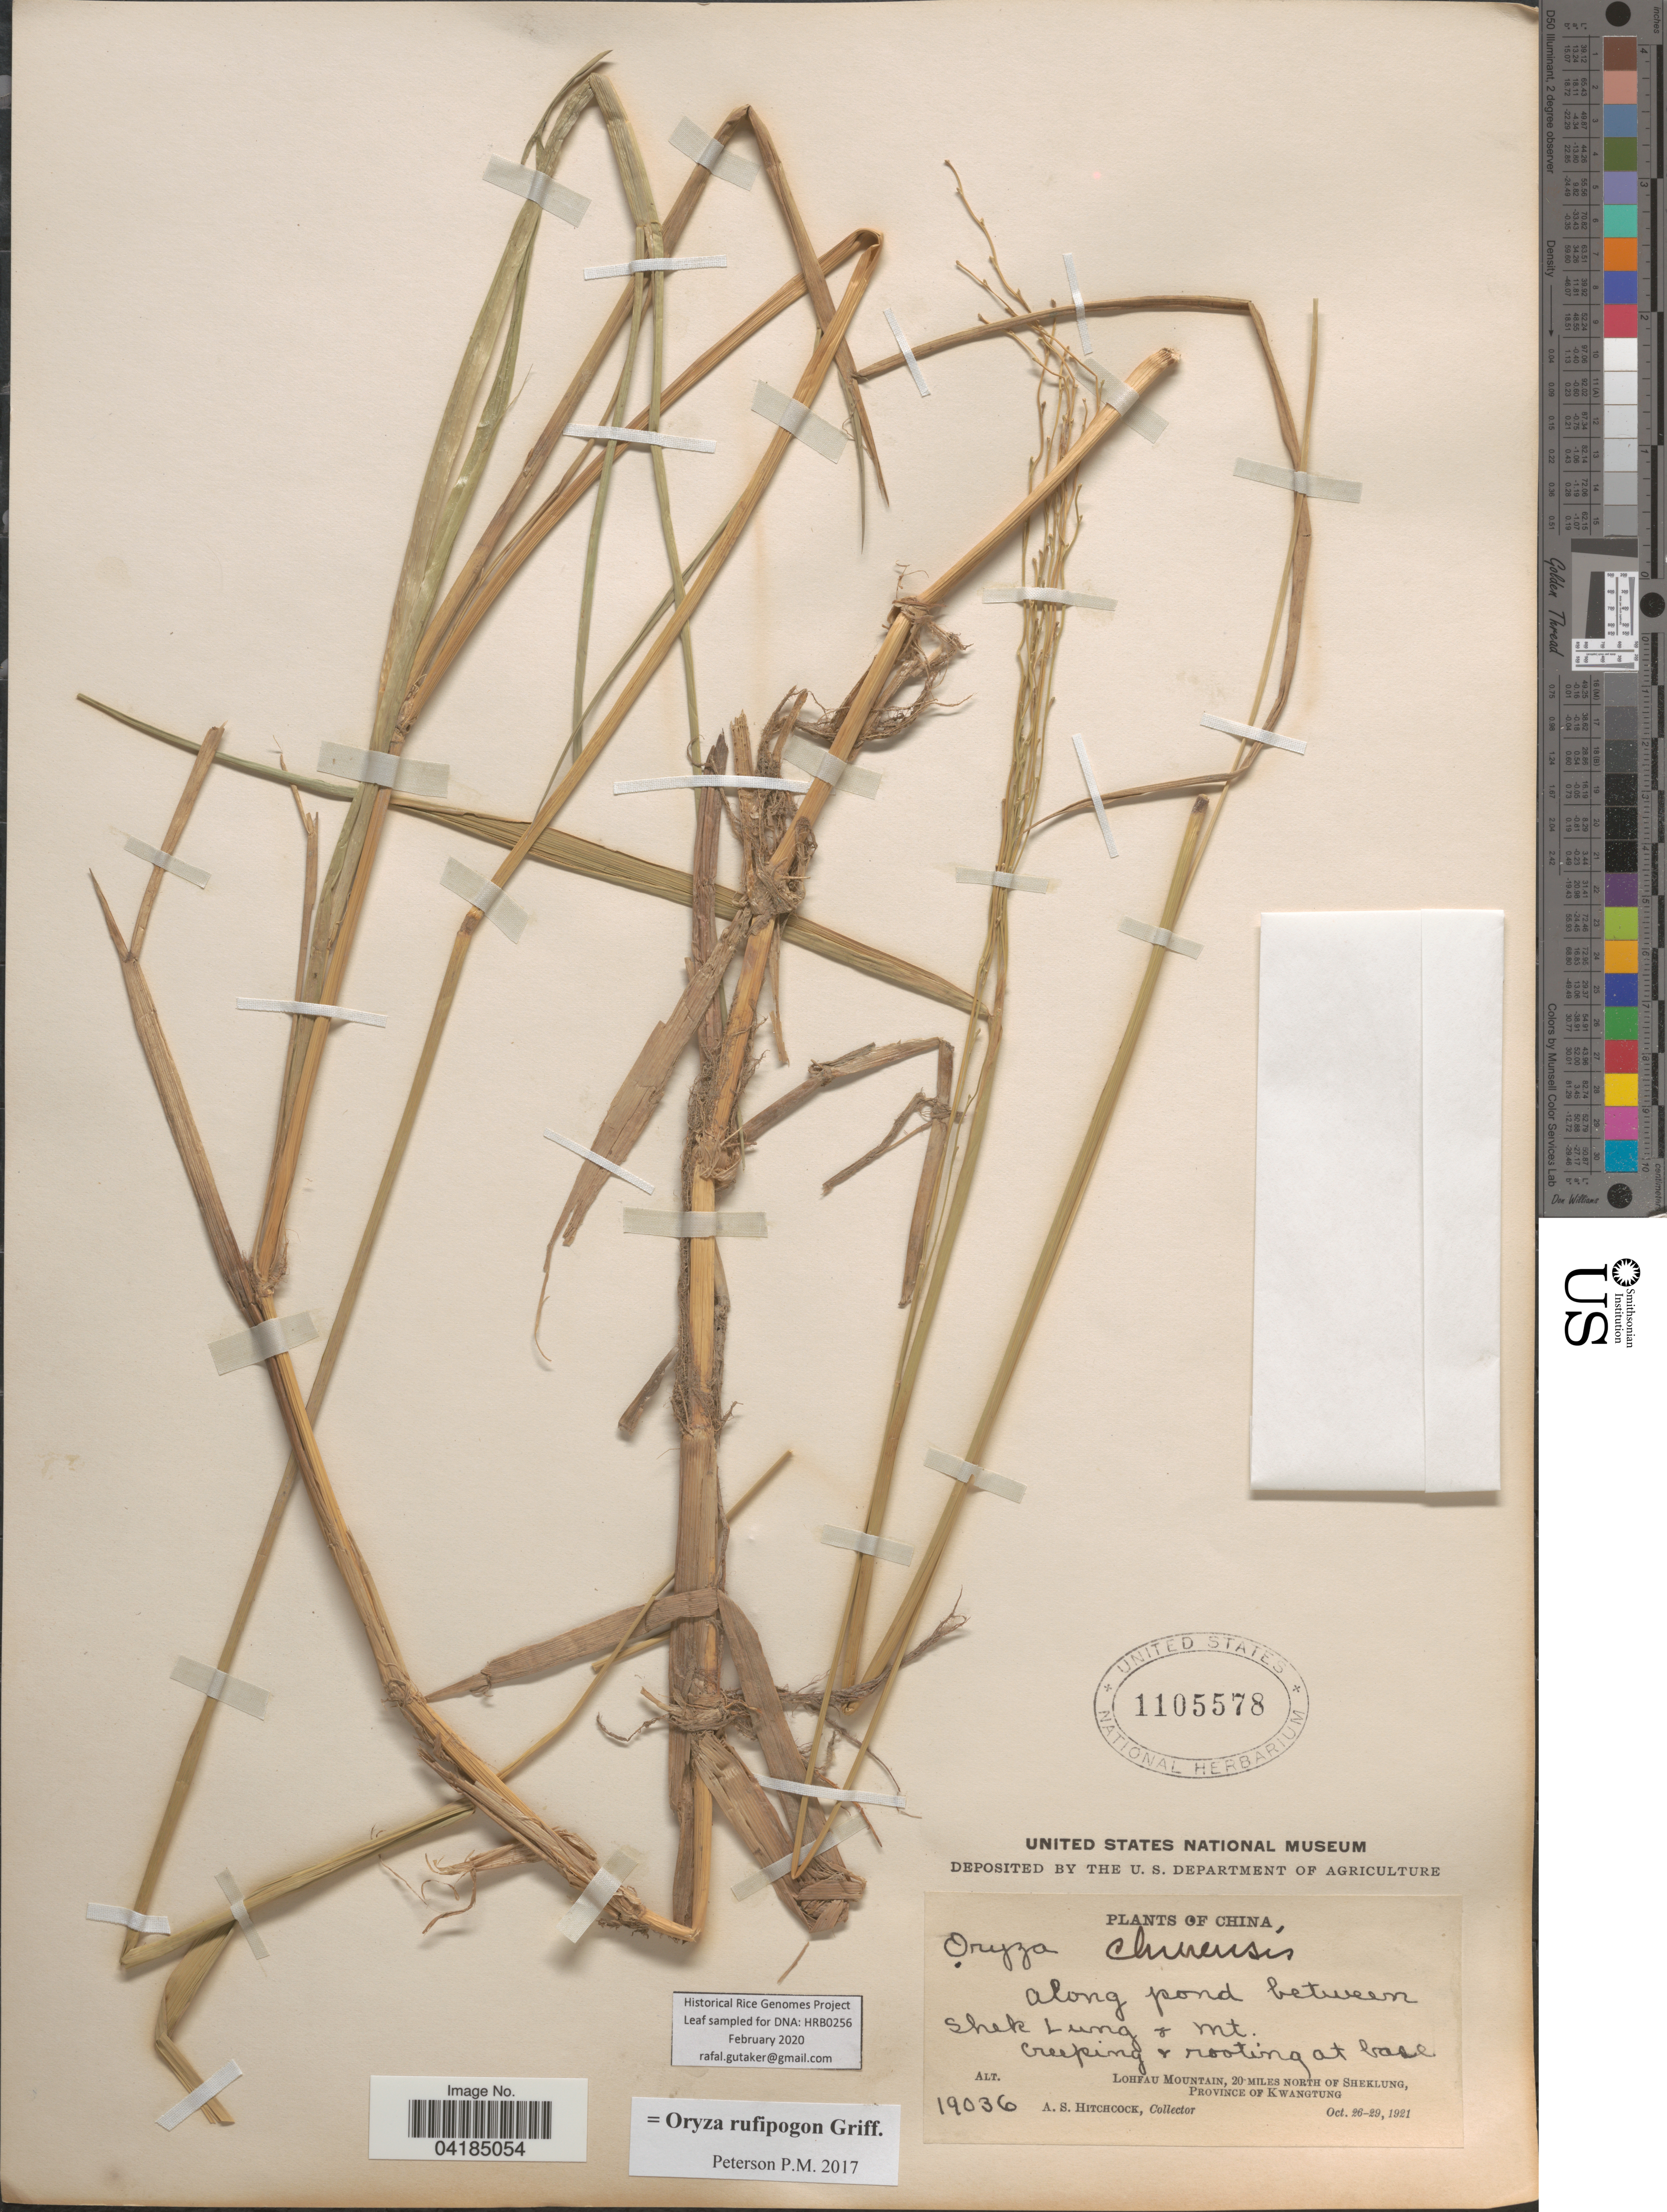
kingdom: Plantae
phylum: Tracheophyta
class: Liliopsida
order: Poales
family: Poaceae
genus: Oryza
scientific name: Oryza rufipogon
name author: Griffith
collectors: A. S. Hitchcock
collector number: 19036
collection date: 1921-10-26/1921-10-29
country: China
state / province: Guangdong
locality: Lohfau Mountain, 20 miles north of Sheklung, Province of Kwangtung. Along pond between Shek Lung & Mt. Creeping & rooting at base.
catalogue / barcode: US 1105578